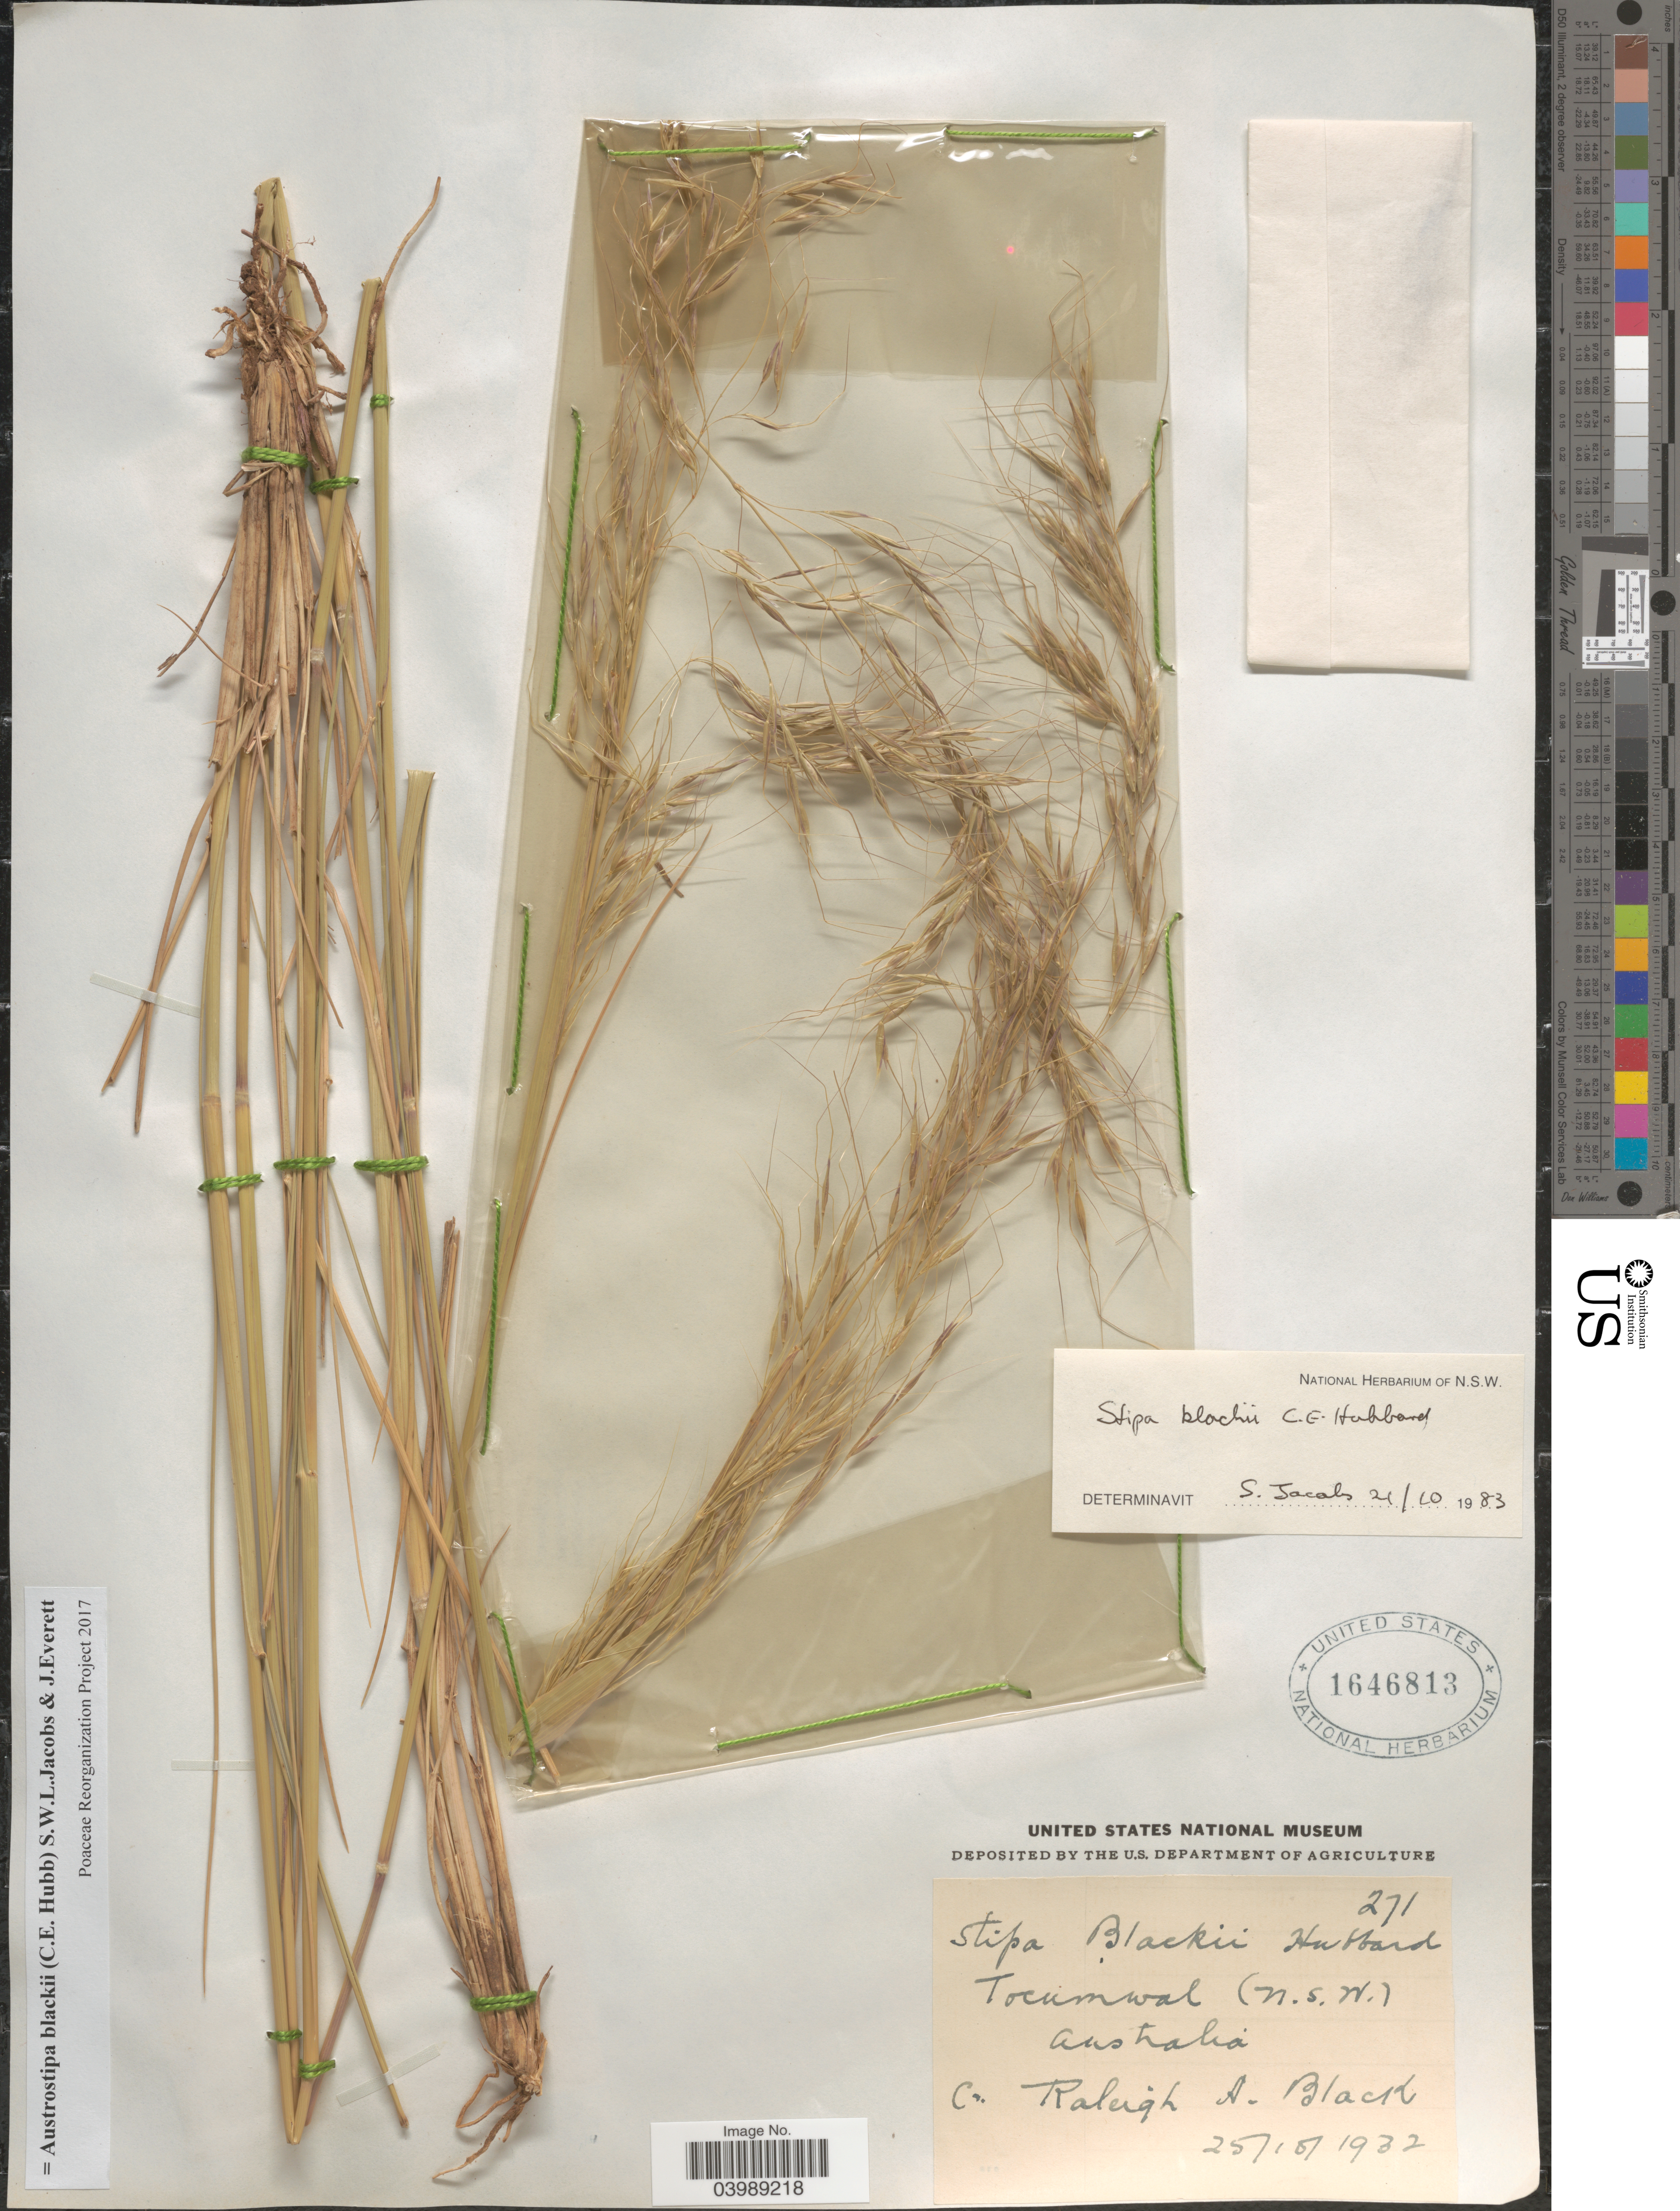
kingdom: Plantae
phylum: Tracheophyta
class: Liliopsida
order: Poales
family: Poaceae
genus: Austrostipa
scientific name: Austrostipa blackii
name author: (C.E. Hubb.) S.W.L. Jacobs & J. Everett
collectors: R. A. Black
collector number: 271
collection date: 1932-10-25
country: Australia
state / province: New South Wales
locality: Tocumwal.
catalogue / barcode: US 1646813